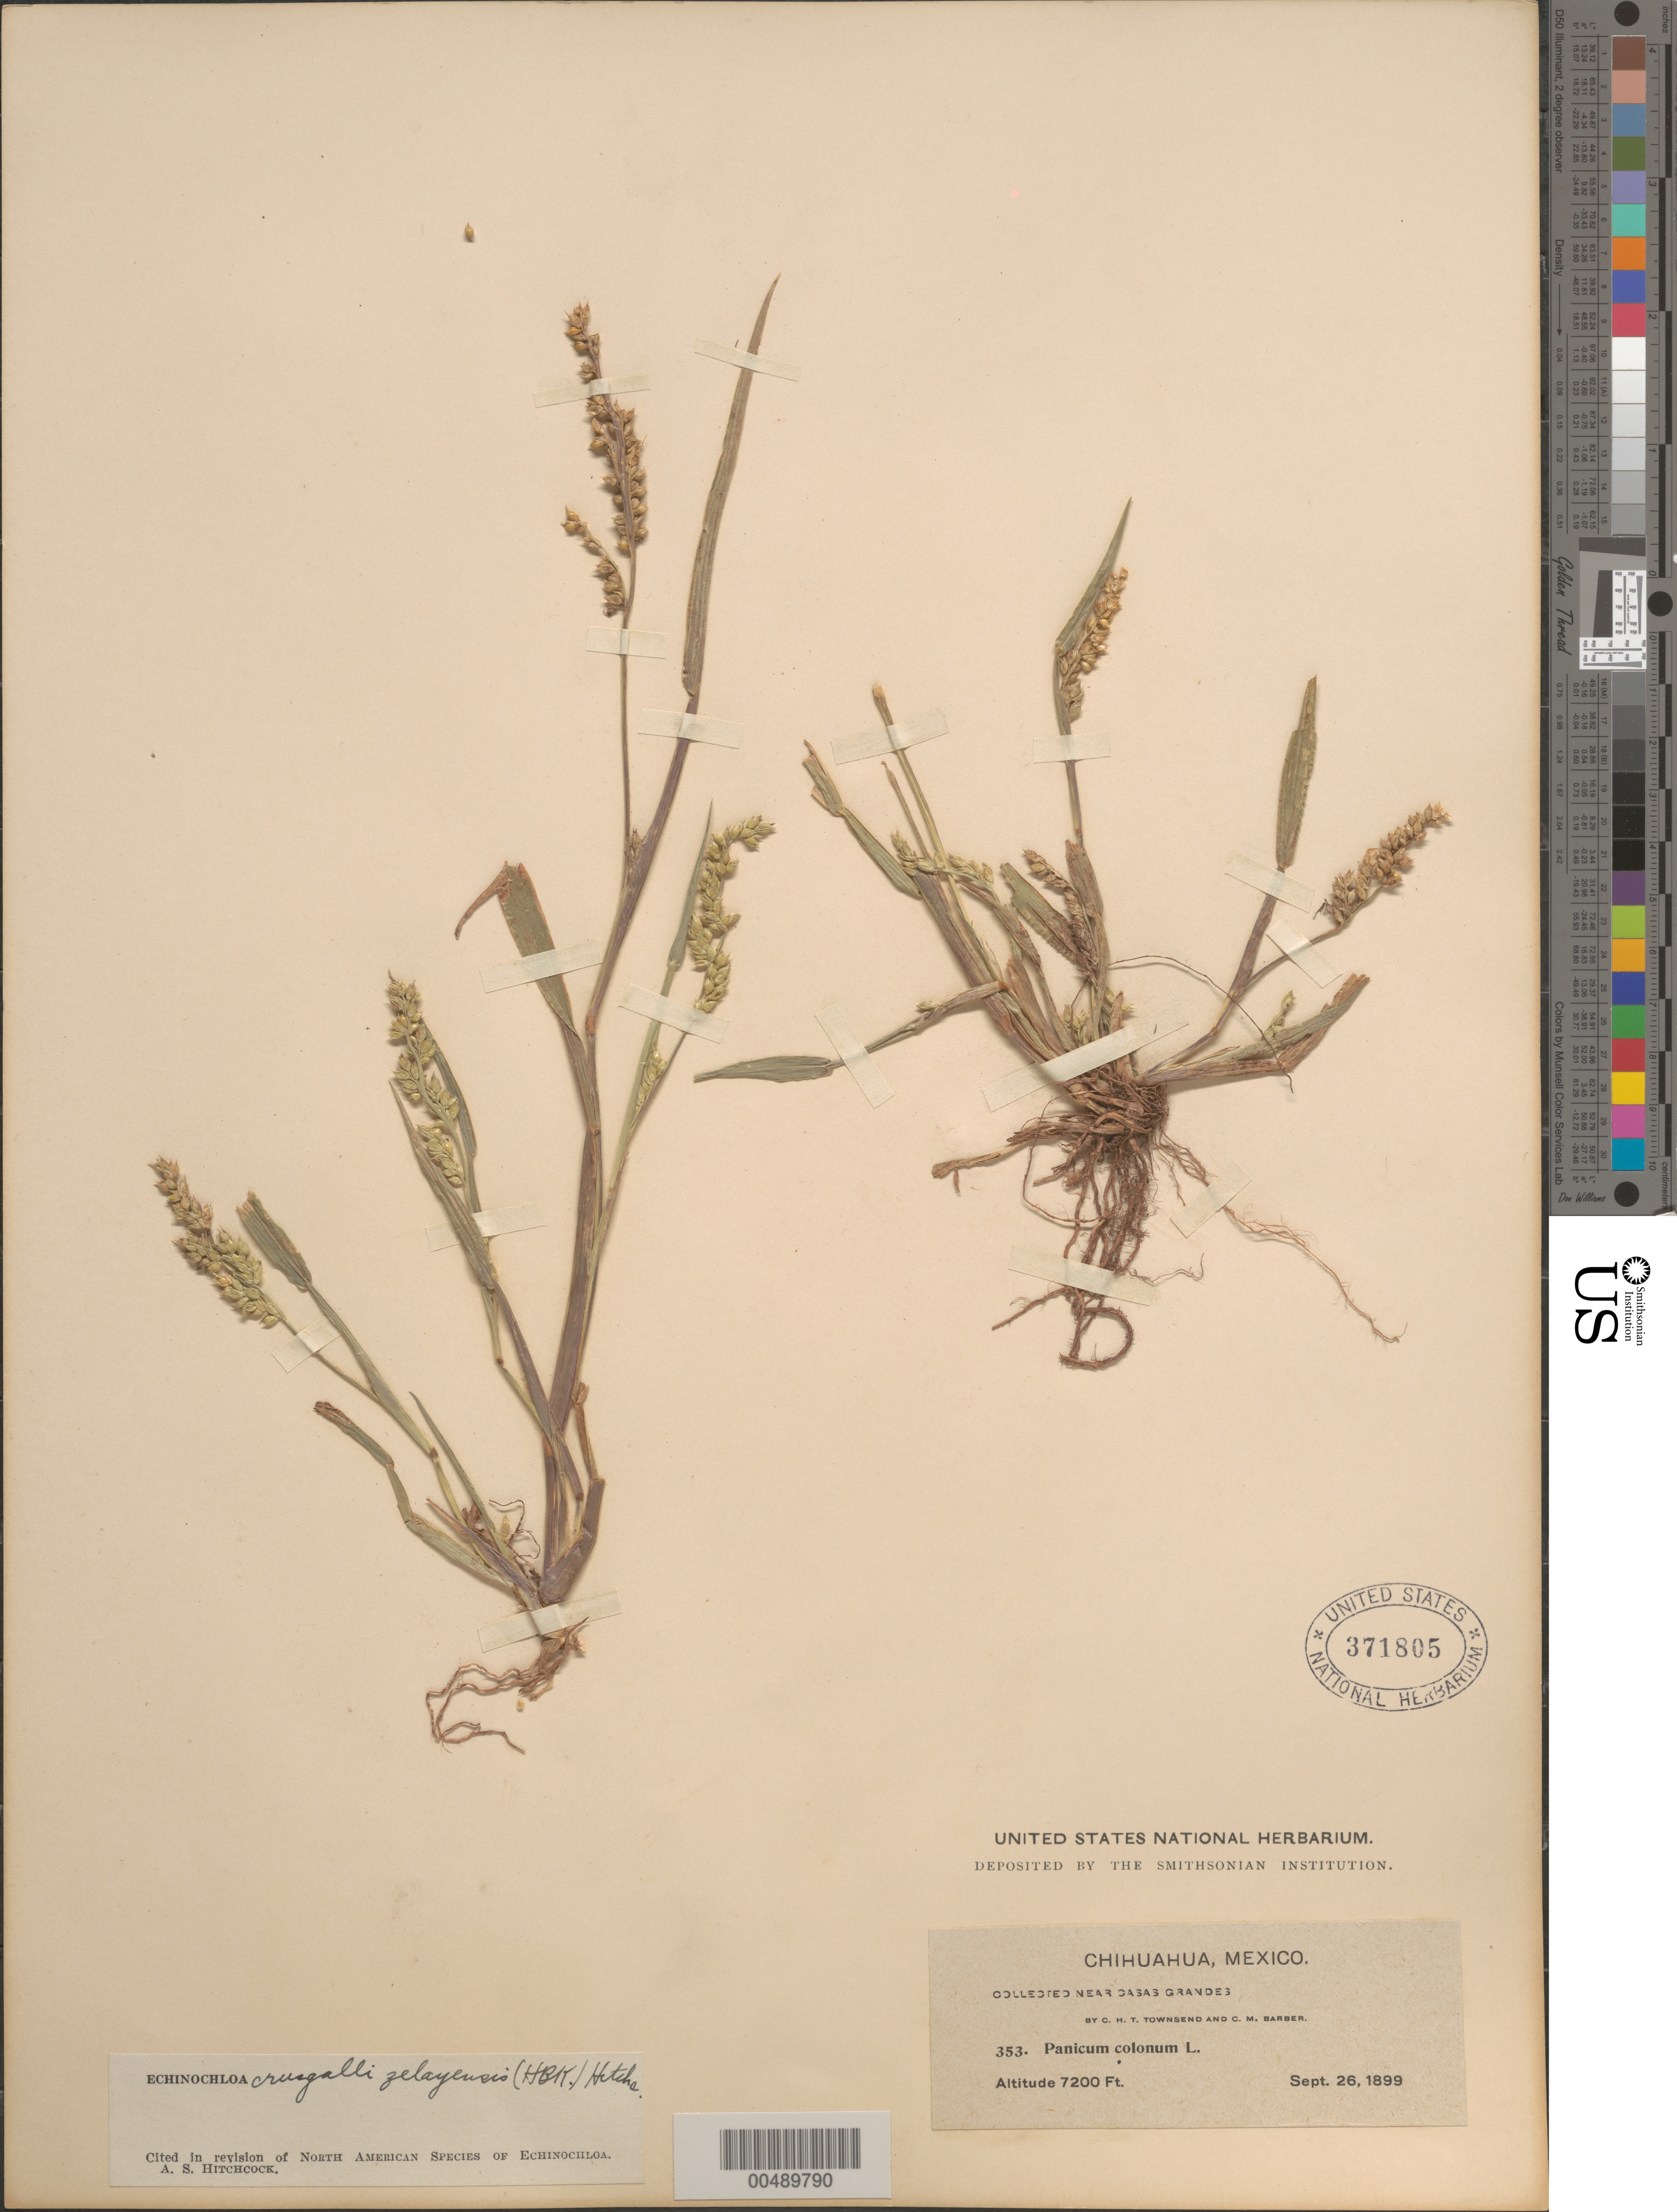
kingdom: Plantae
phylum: Tracheophyta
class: Liliopsida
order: Poales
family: Poaceae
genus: Echinochloa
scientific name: Echinochloa crus-galli var. zelayensis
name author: (Kunth) Hitchc.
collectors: C. H. T. Townsend & C. Barber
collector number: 353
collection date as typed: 26 Sep 1899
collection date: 1899-09-26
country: Mexico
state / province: Chihuahua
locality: Near Casas Grandes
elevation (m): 2195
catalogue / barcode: US 371805